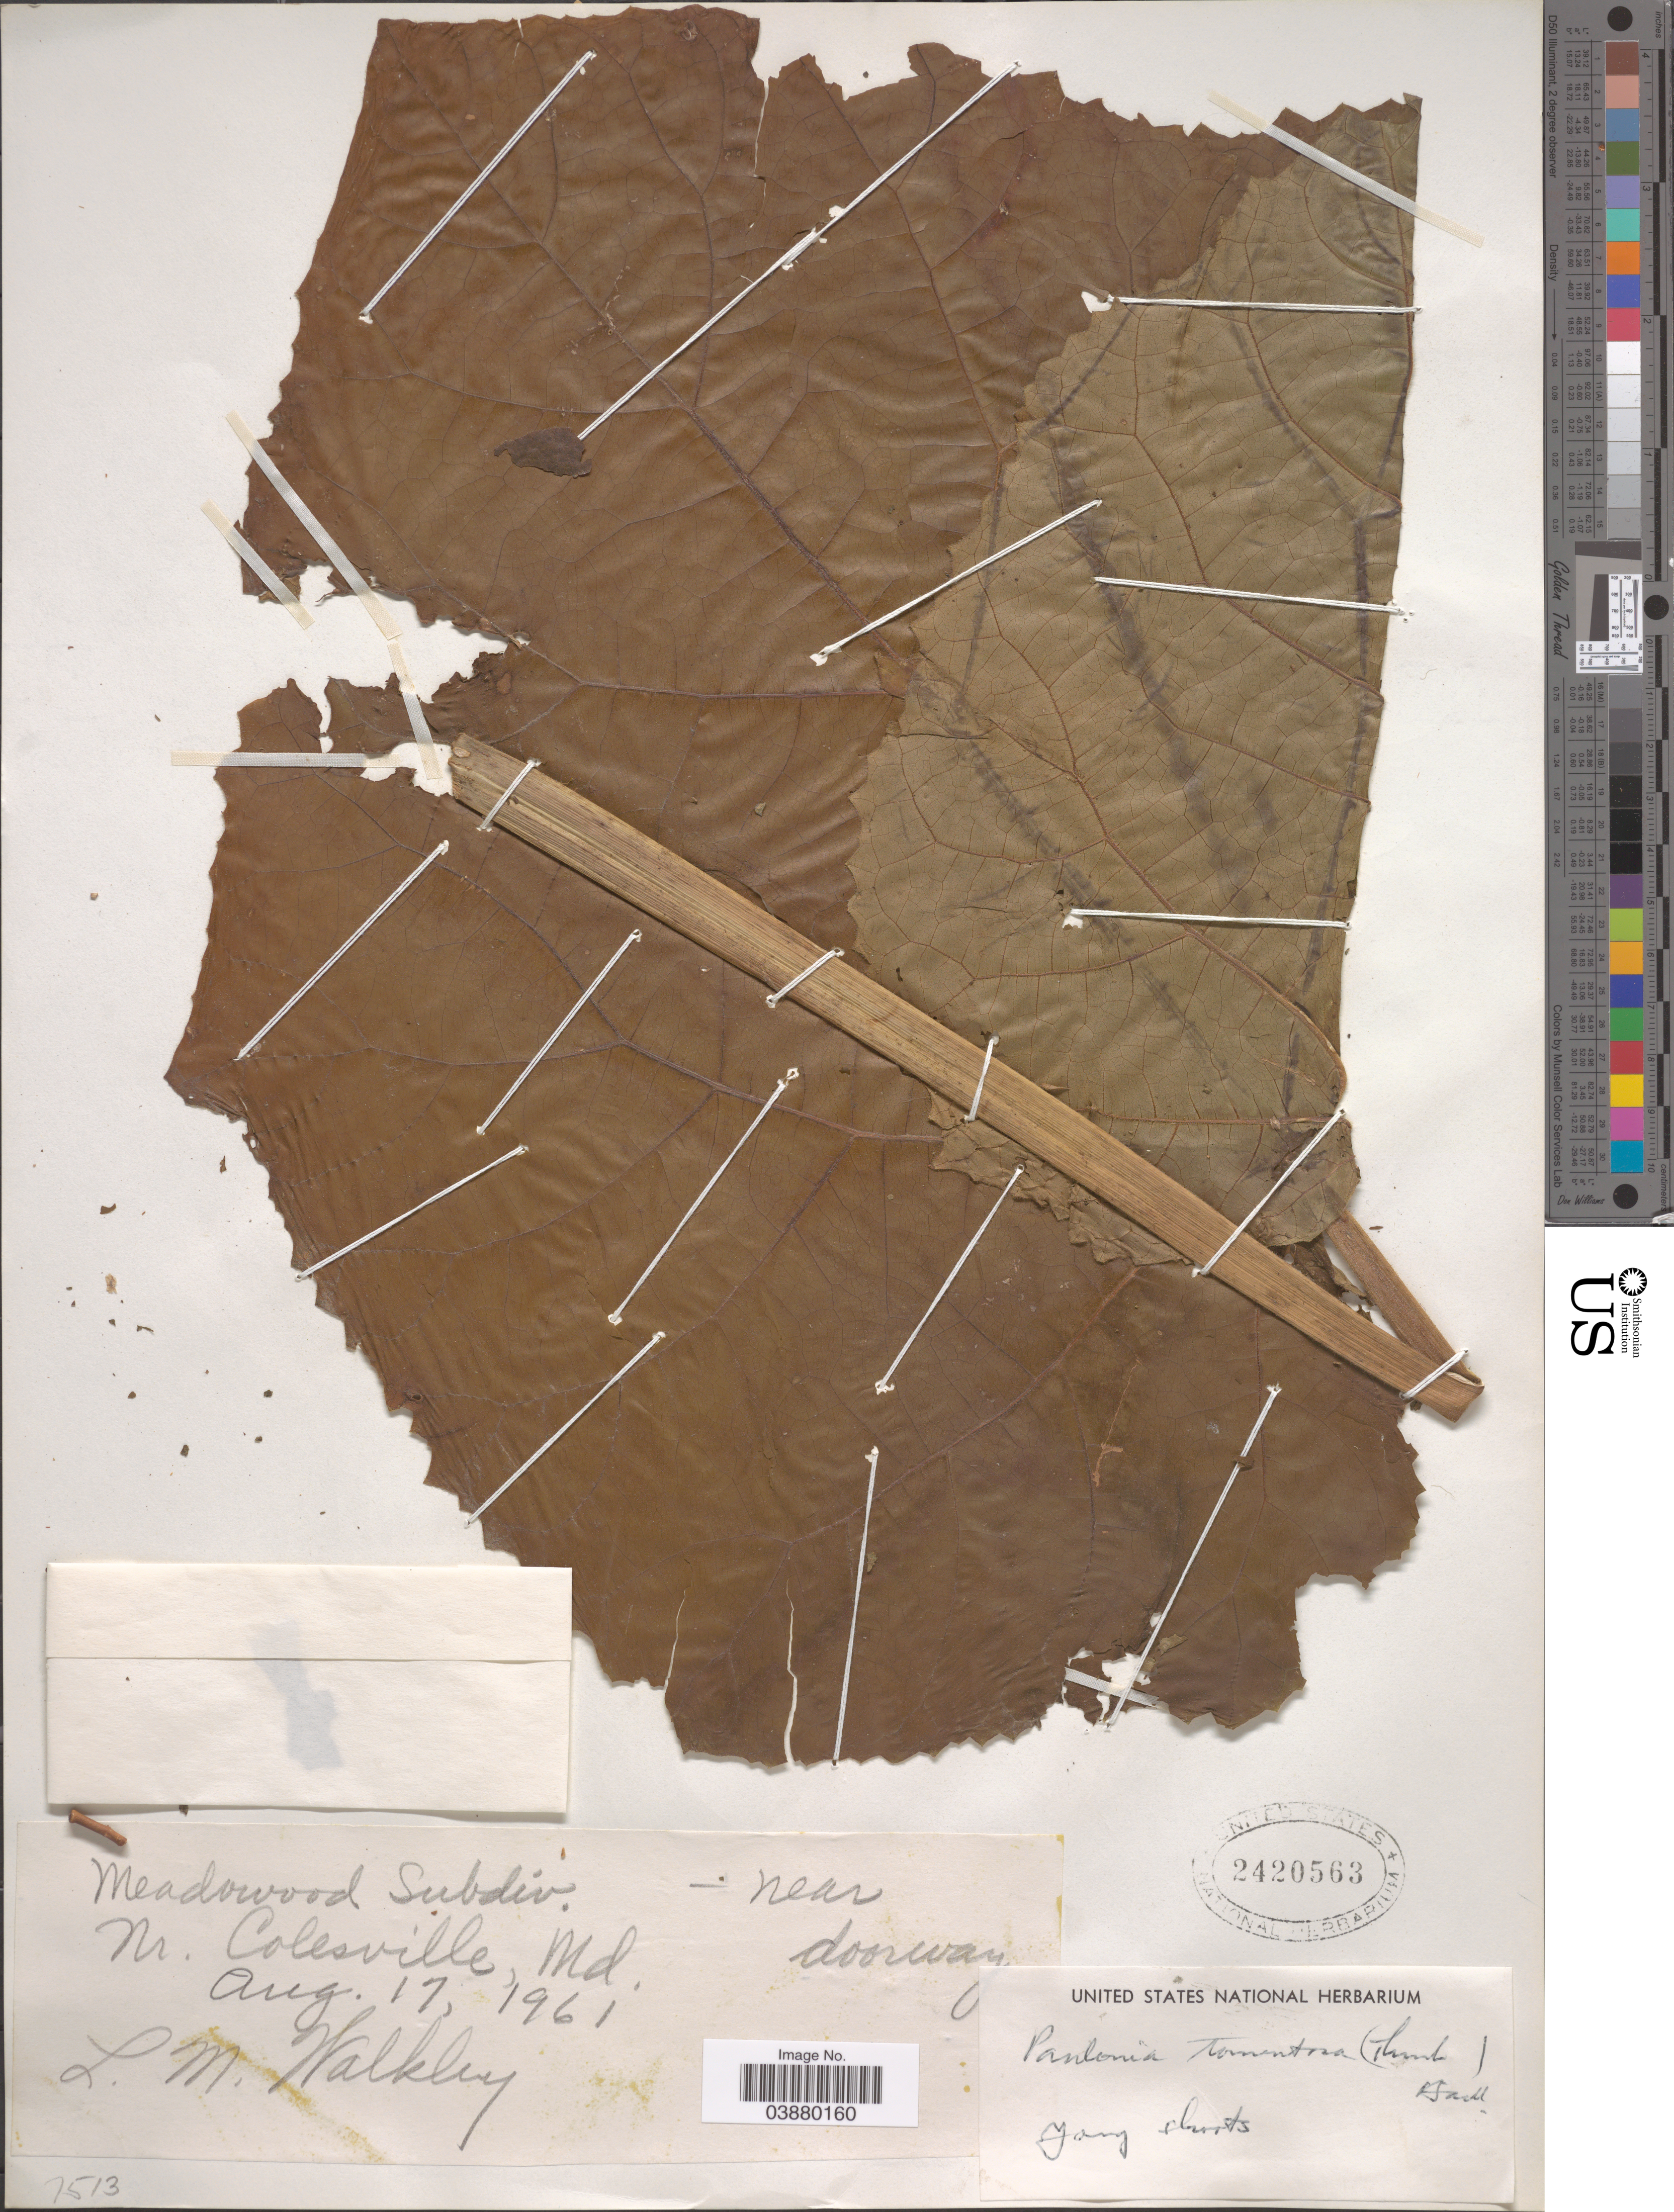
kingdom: Plantae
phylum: Tracheophyta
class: Magnoliopsida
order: Lamiales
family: Paulowniaceae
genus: Paulownia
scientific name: Paulownia tomentosa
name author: (Thunb.) Siebold & Zucc. ex Steud.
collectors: L. Walkly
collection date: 1961-08-17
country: United States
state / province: Maryland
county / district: Montgomery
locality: Meadowood Subdiv. Nr. Colesville near doorway.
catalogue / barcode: US 2420563